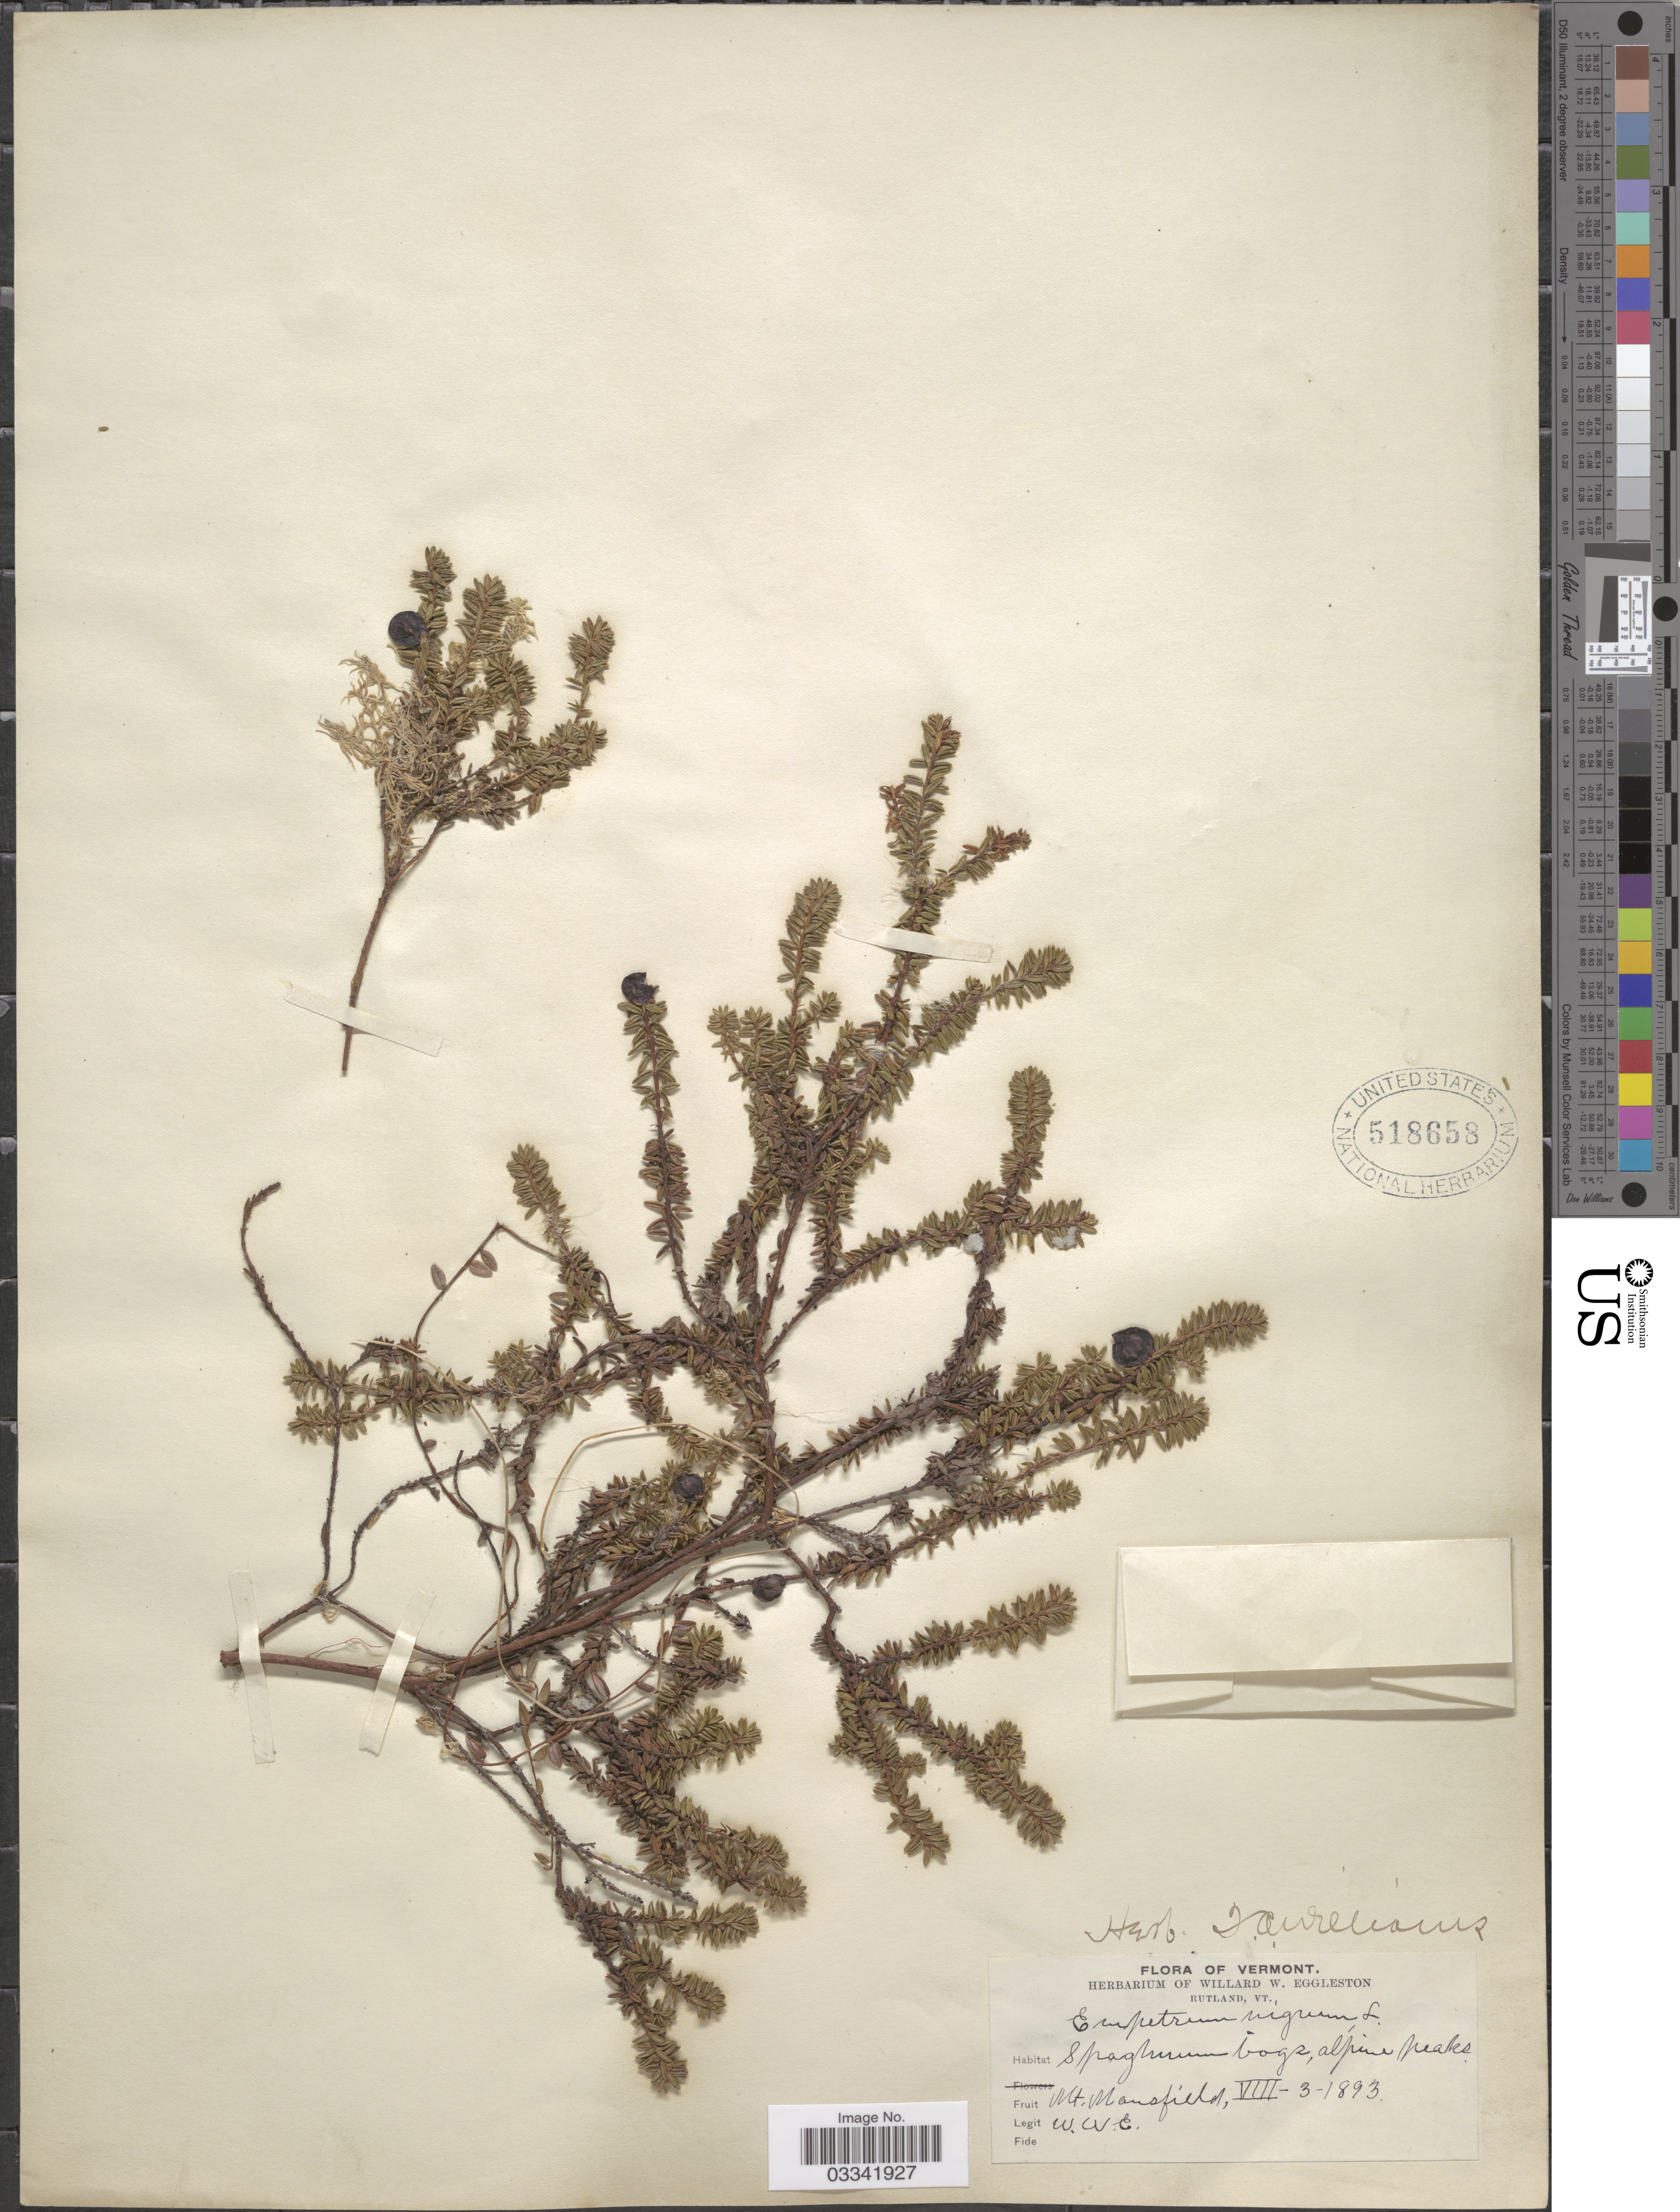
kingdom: Plantae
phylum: Tracheophyta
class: Magnoliopsida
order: Ericales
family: Ericaceae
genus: Empetrum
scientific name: Empetrum nigrum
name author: L.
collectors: W. W. Eggleston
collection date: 1893-08-03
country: United States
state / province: Vermont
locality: Mt. Mansfield.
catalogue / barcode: US 518658